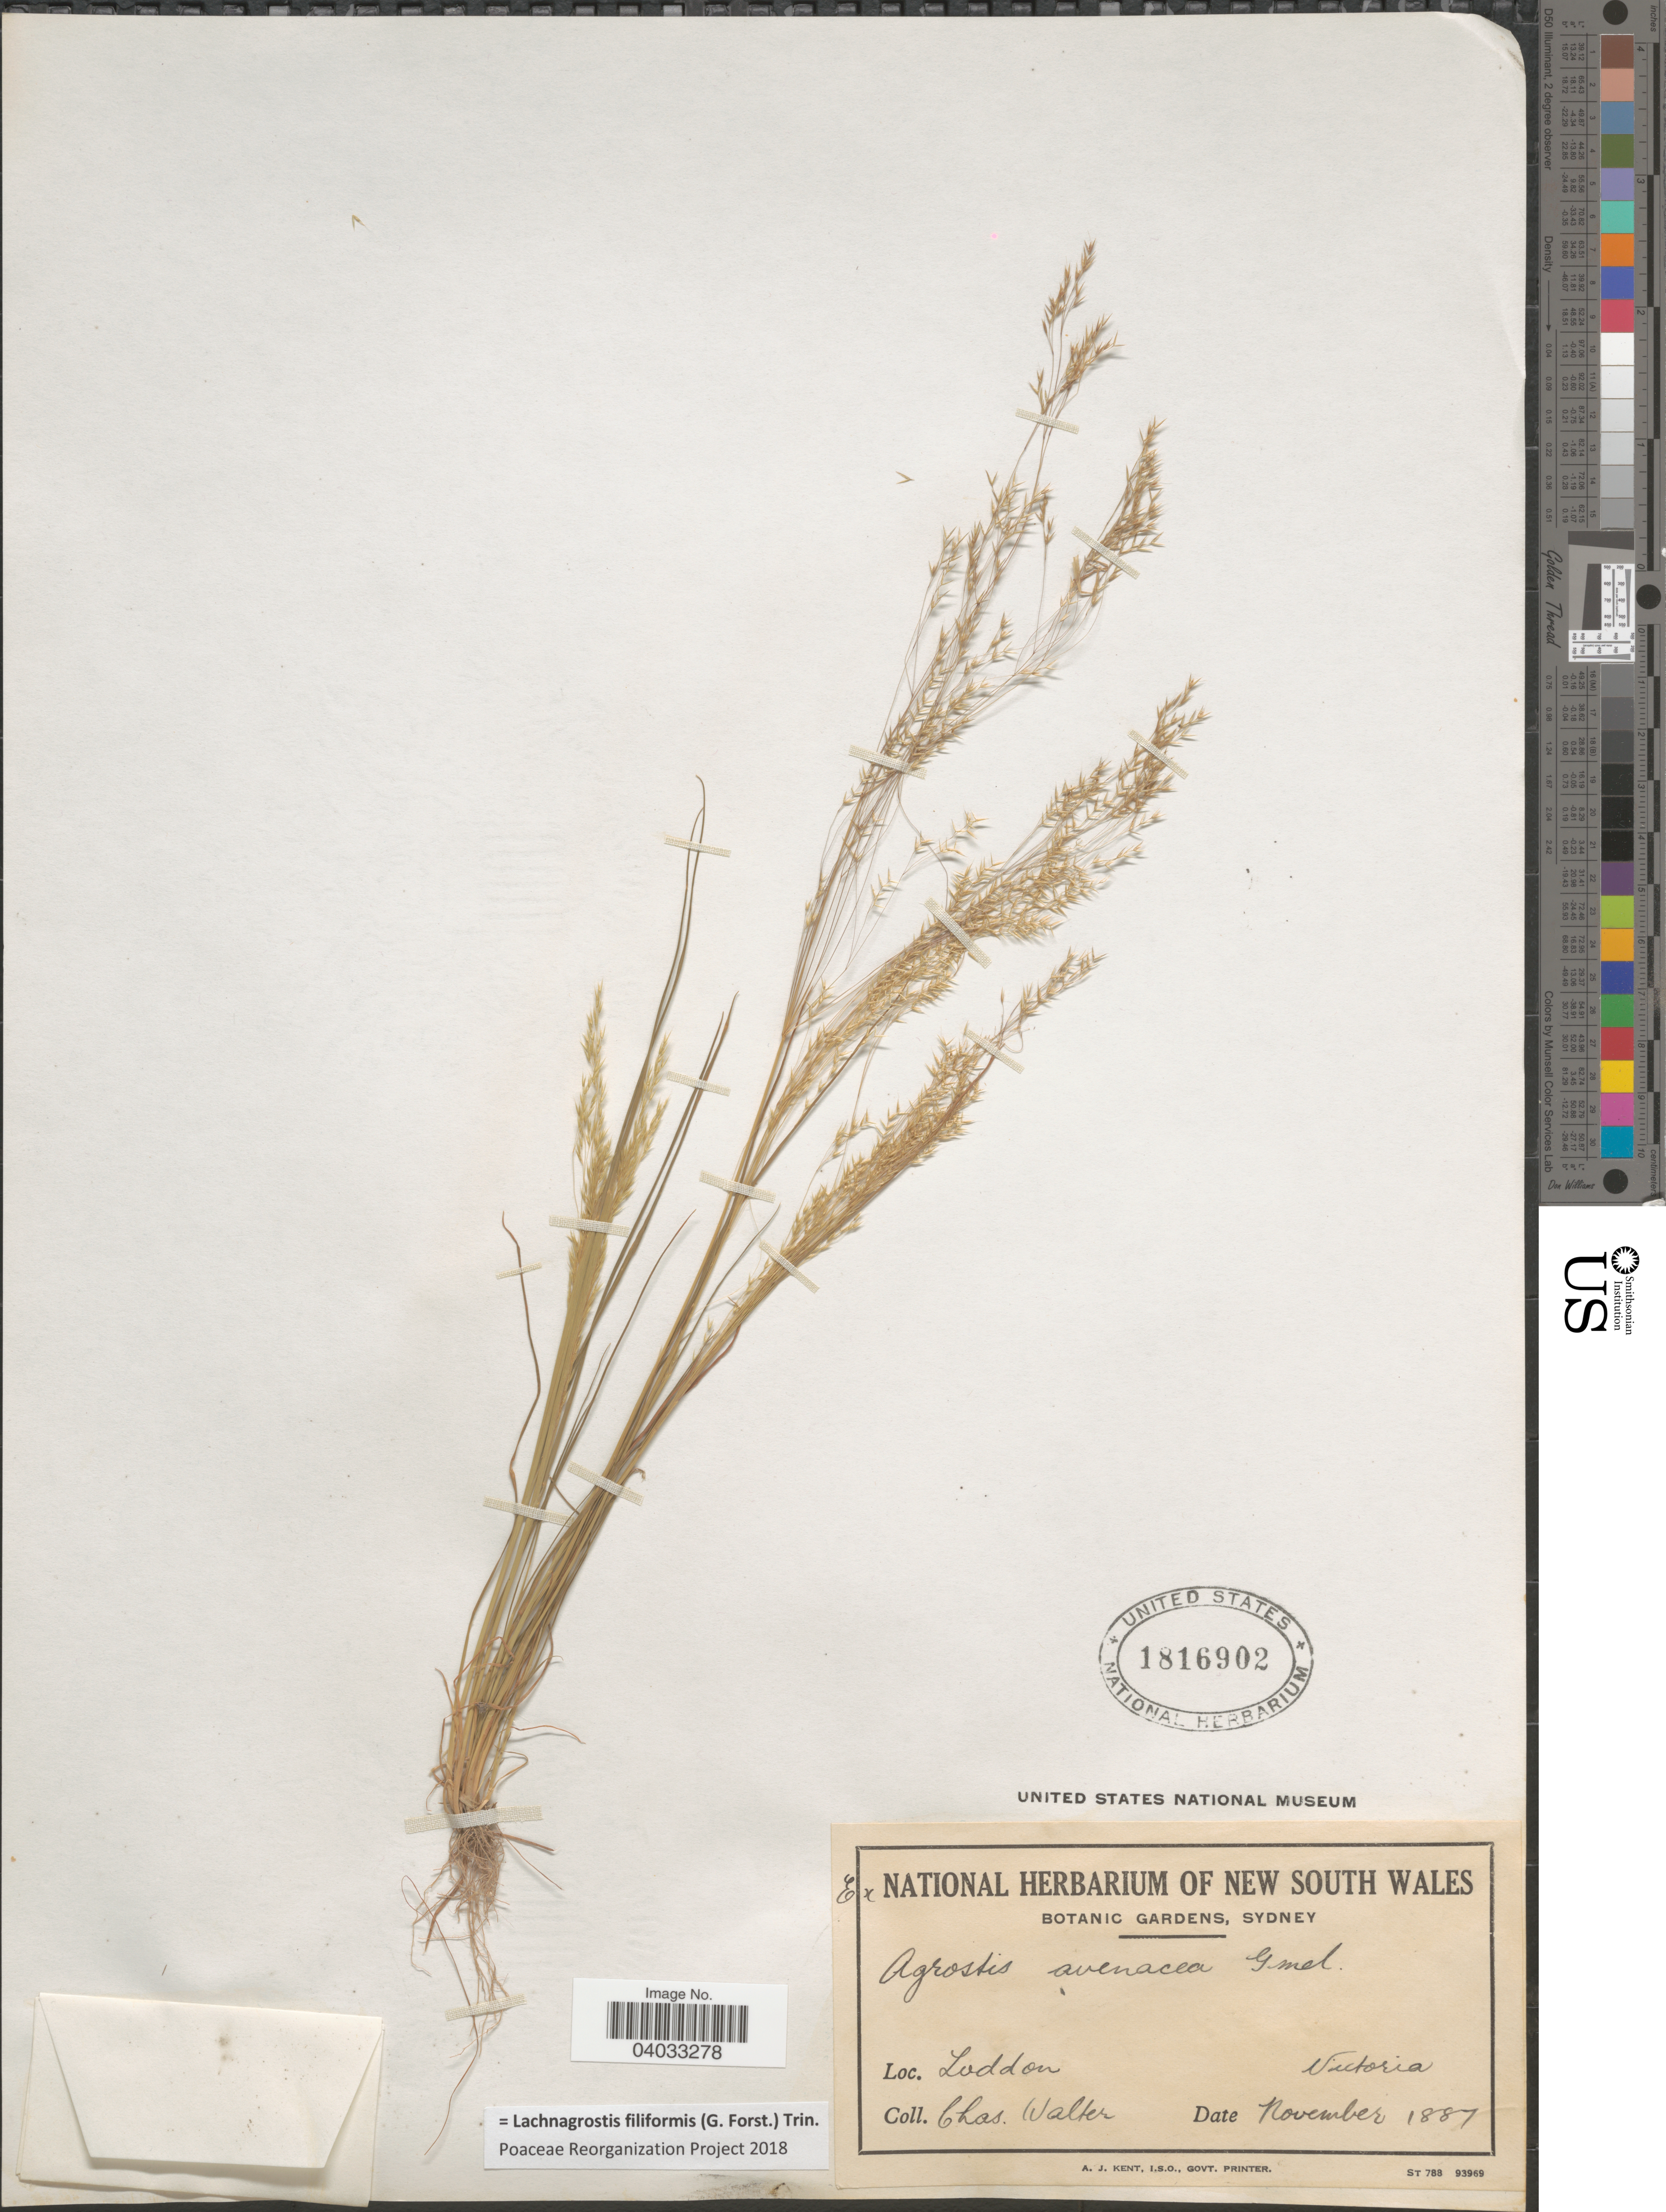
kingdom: Plantae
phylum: Tracheophyta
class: Liliopsida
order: Poales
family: Poaceae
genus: Lachnagrostis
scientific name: Lachnagrostis filiformis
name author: (J.R. Forst.) Trin.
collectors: C. Walker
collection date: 1887-11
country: Australia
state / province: New South Wales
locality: Loddon. Victoria.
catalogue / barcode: US 1816902